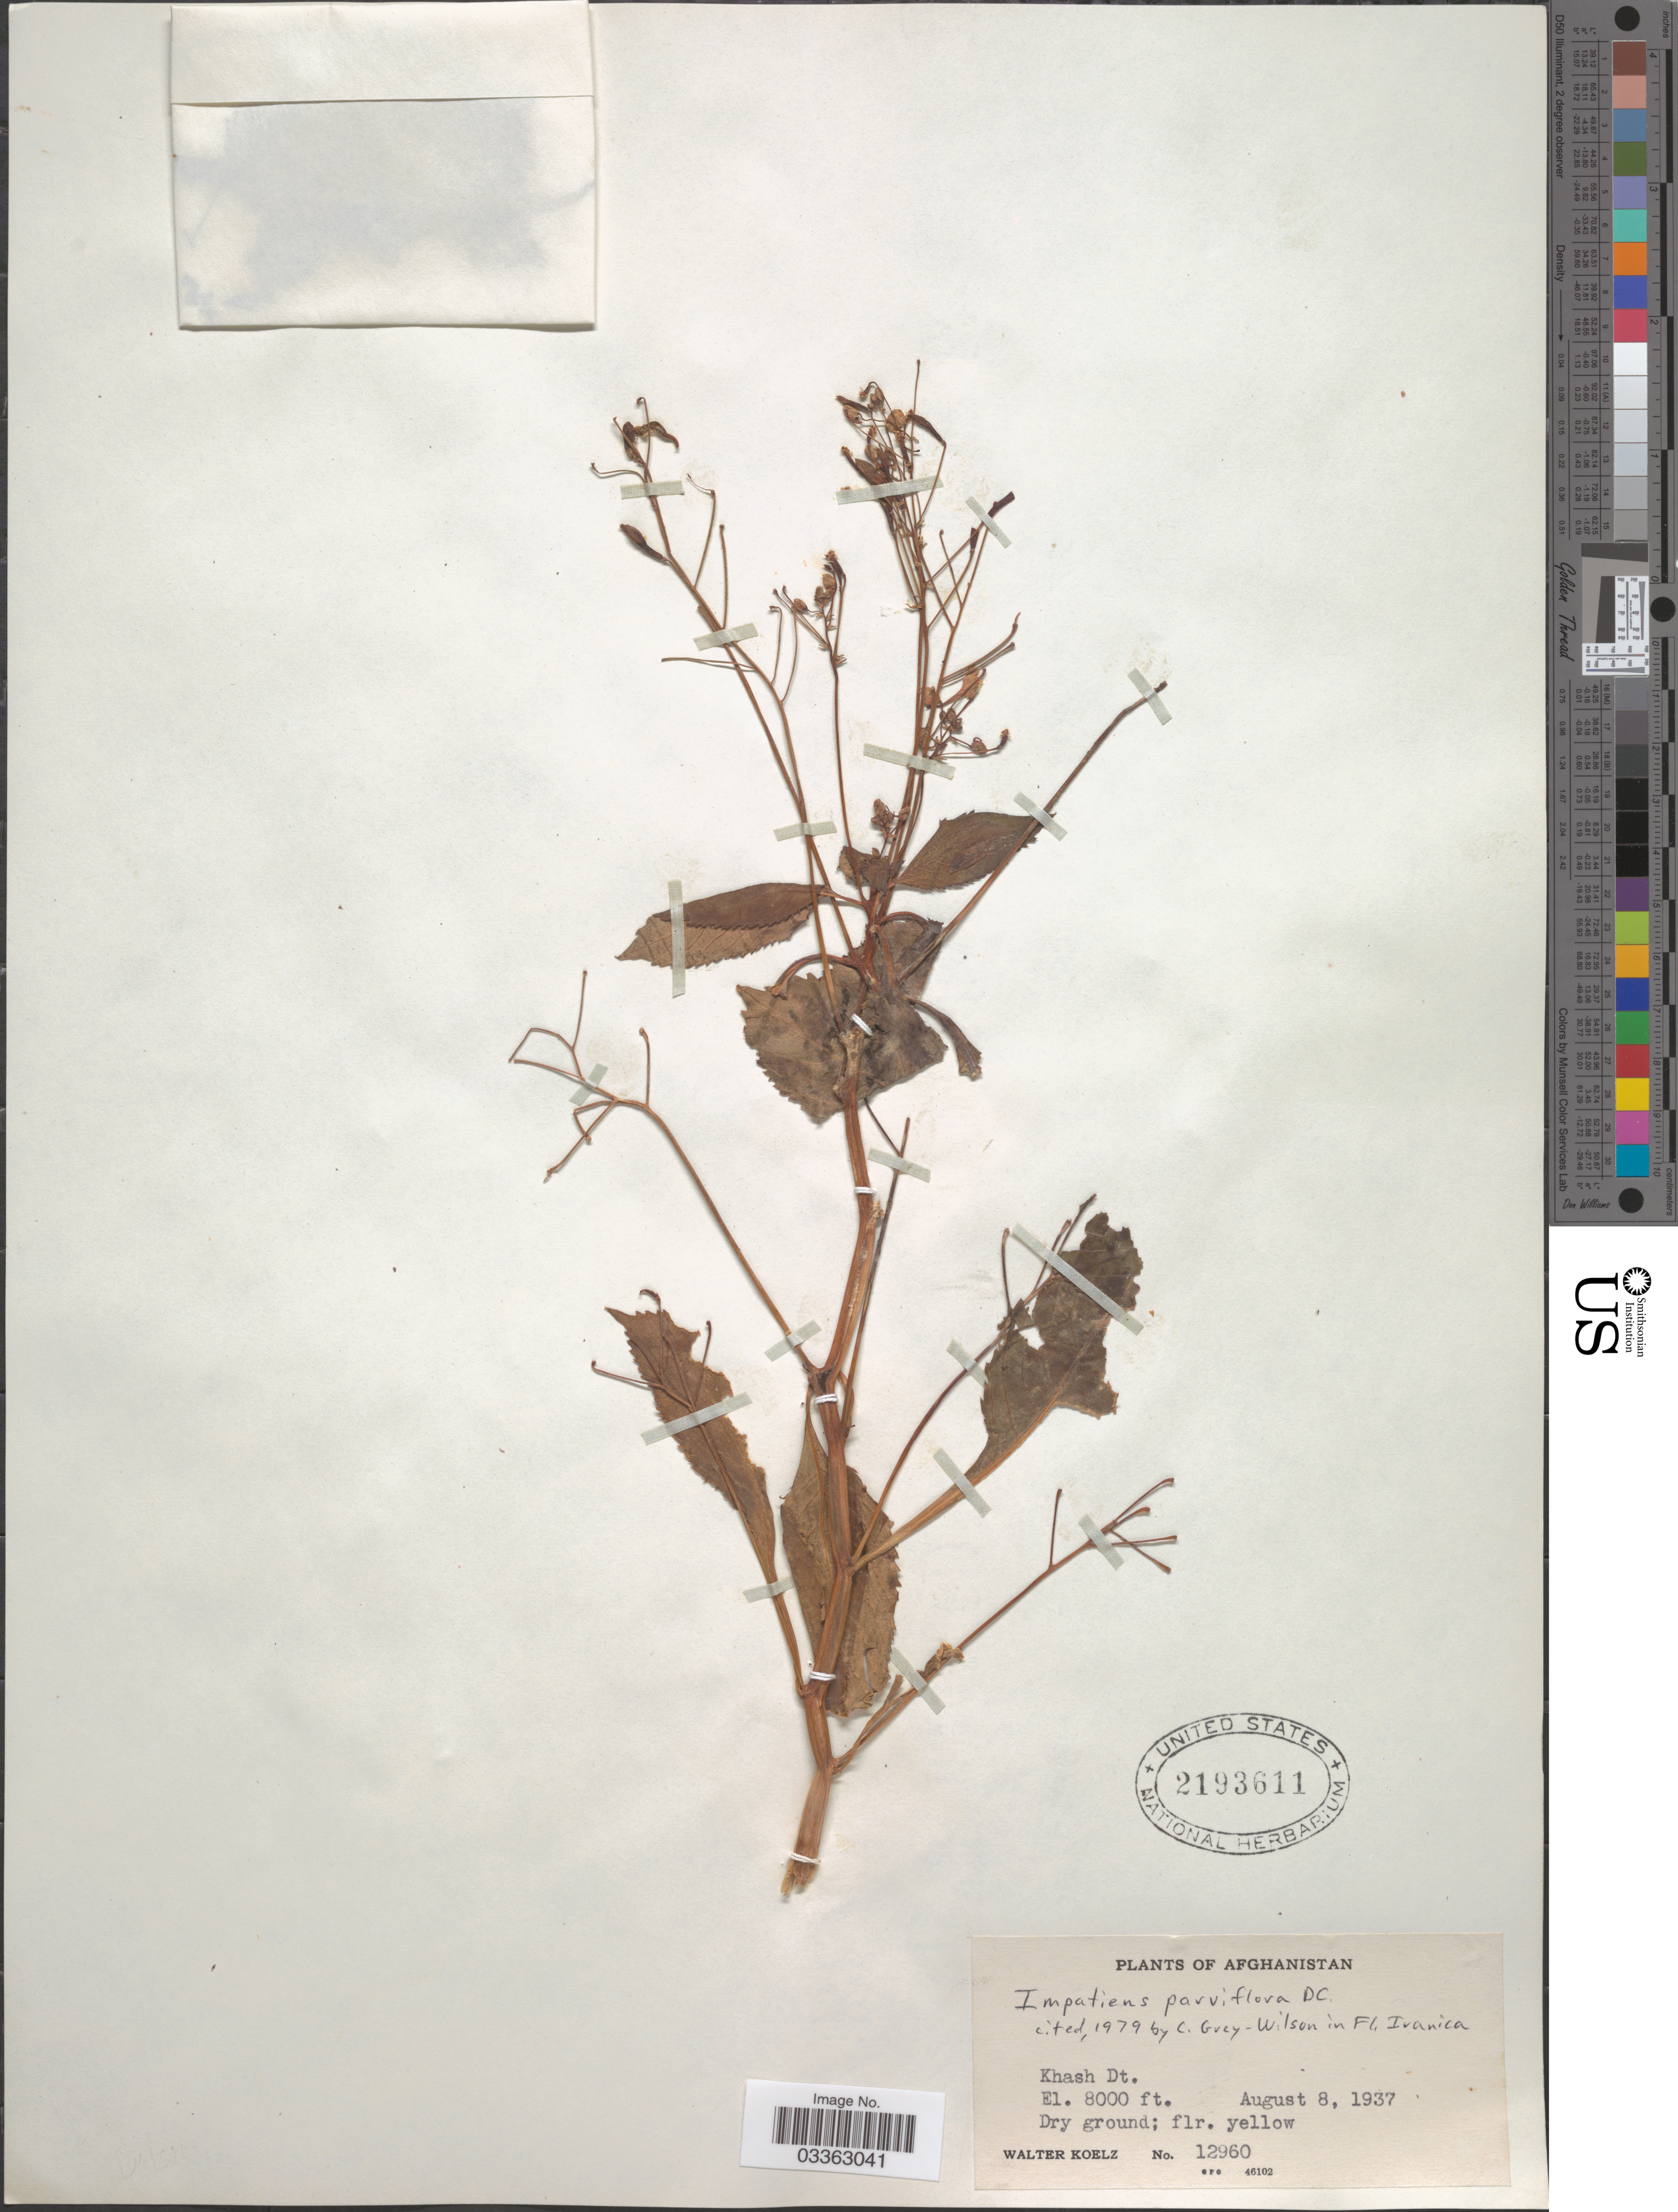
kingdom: Plantae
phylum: Tracheophyta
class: Magnoliopsida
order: Ericales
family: Balsaminaceae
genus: Impatiens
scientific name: Impatiens parviflora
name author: DC.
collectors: W. N. Koelz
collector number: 12960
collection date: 1937-08-08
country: Afghanistan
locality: Khash Dt.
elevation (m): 2438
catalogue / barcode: US 2193611